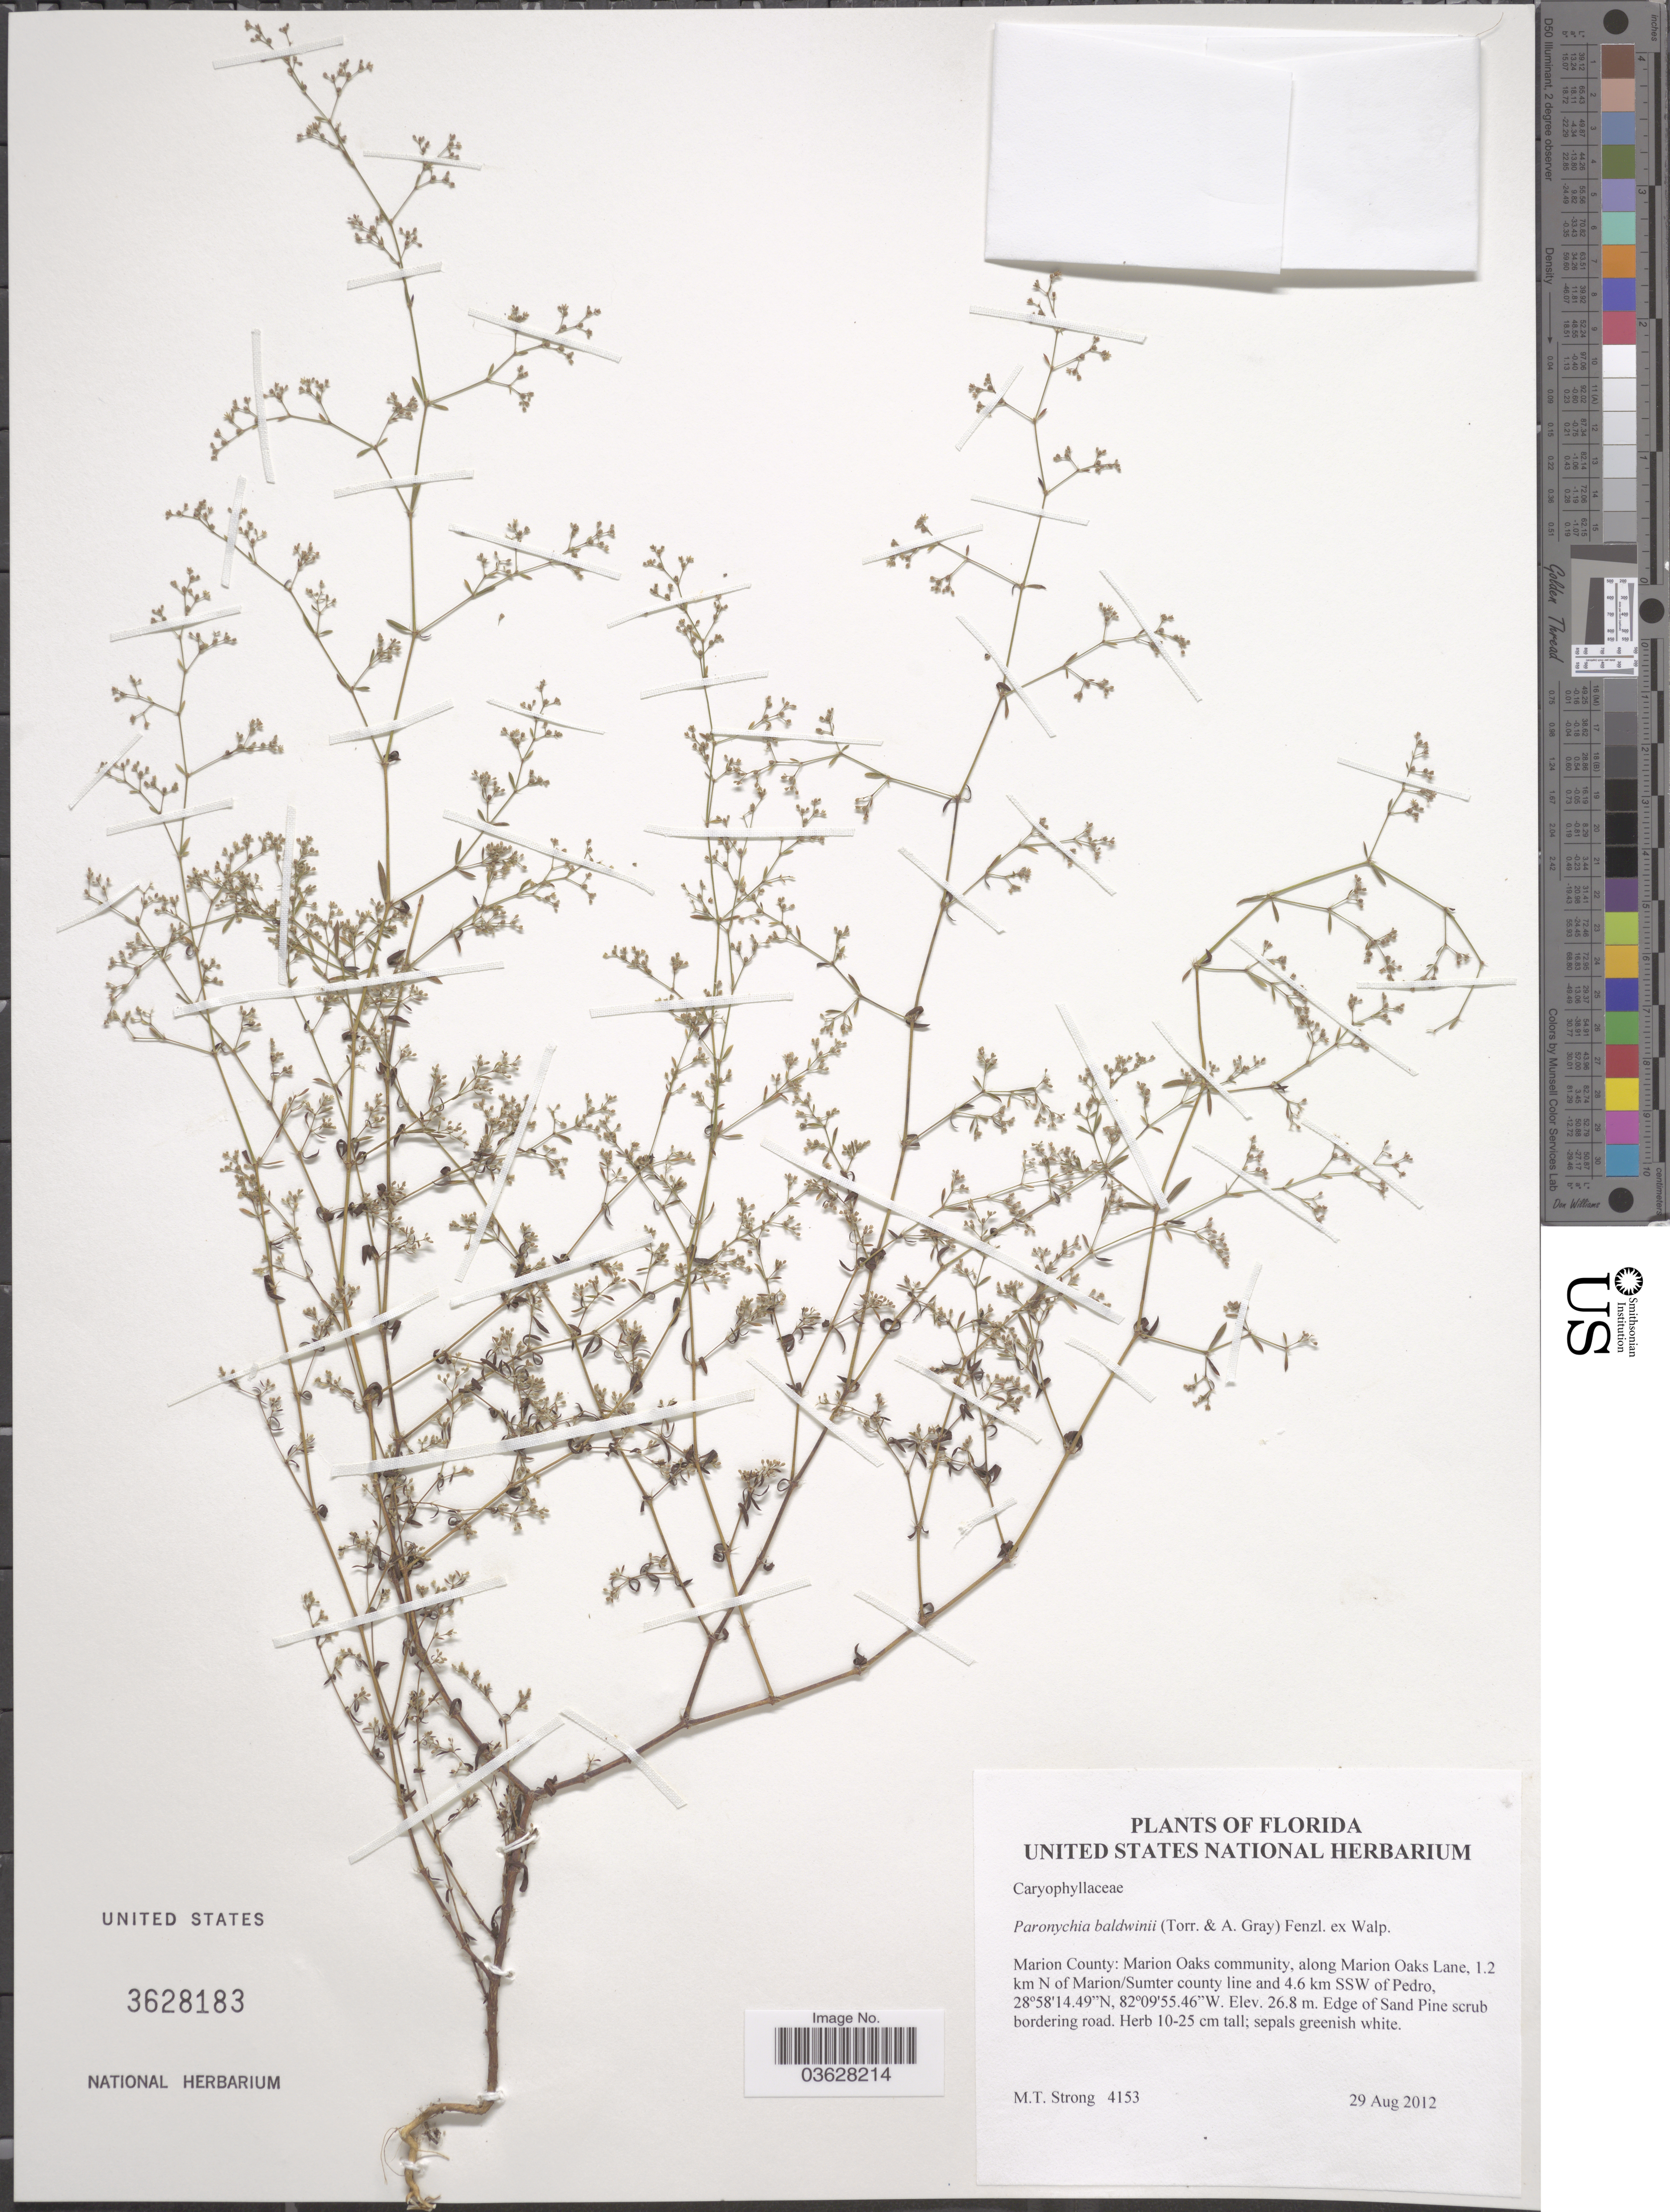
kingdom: Plantae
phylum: Tracheophyta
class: Magnoliopsida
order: Caryophyllales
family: Caryophyllaceae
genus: Paronychia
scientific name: Paronychia baldwinii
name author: (A. Gray & Torr.) Fenzl ex Walp.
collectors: M. T. Strong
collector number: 4153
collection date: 2012-08-29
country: United States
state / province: Florida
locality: Marion County: Marion Oaks community, along Marion Oaks Lane, 1.2 km N of Marion/Sumter county line and 4.6 km SSW of Pedro.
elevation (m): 26.8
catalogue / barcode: US 3628183